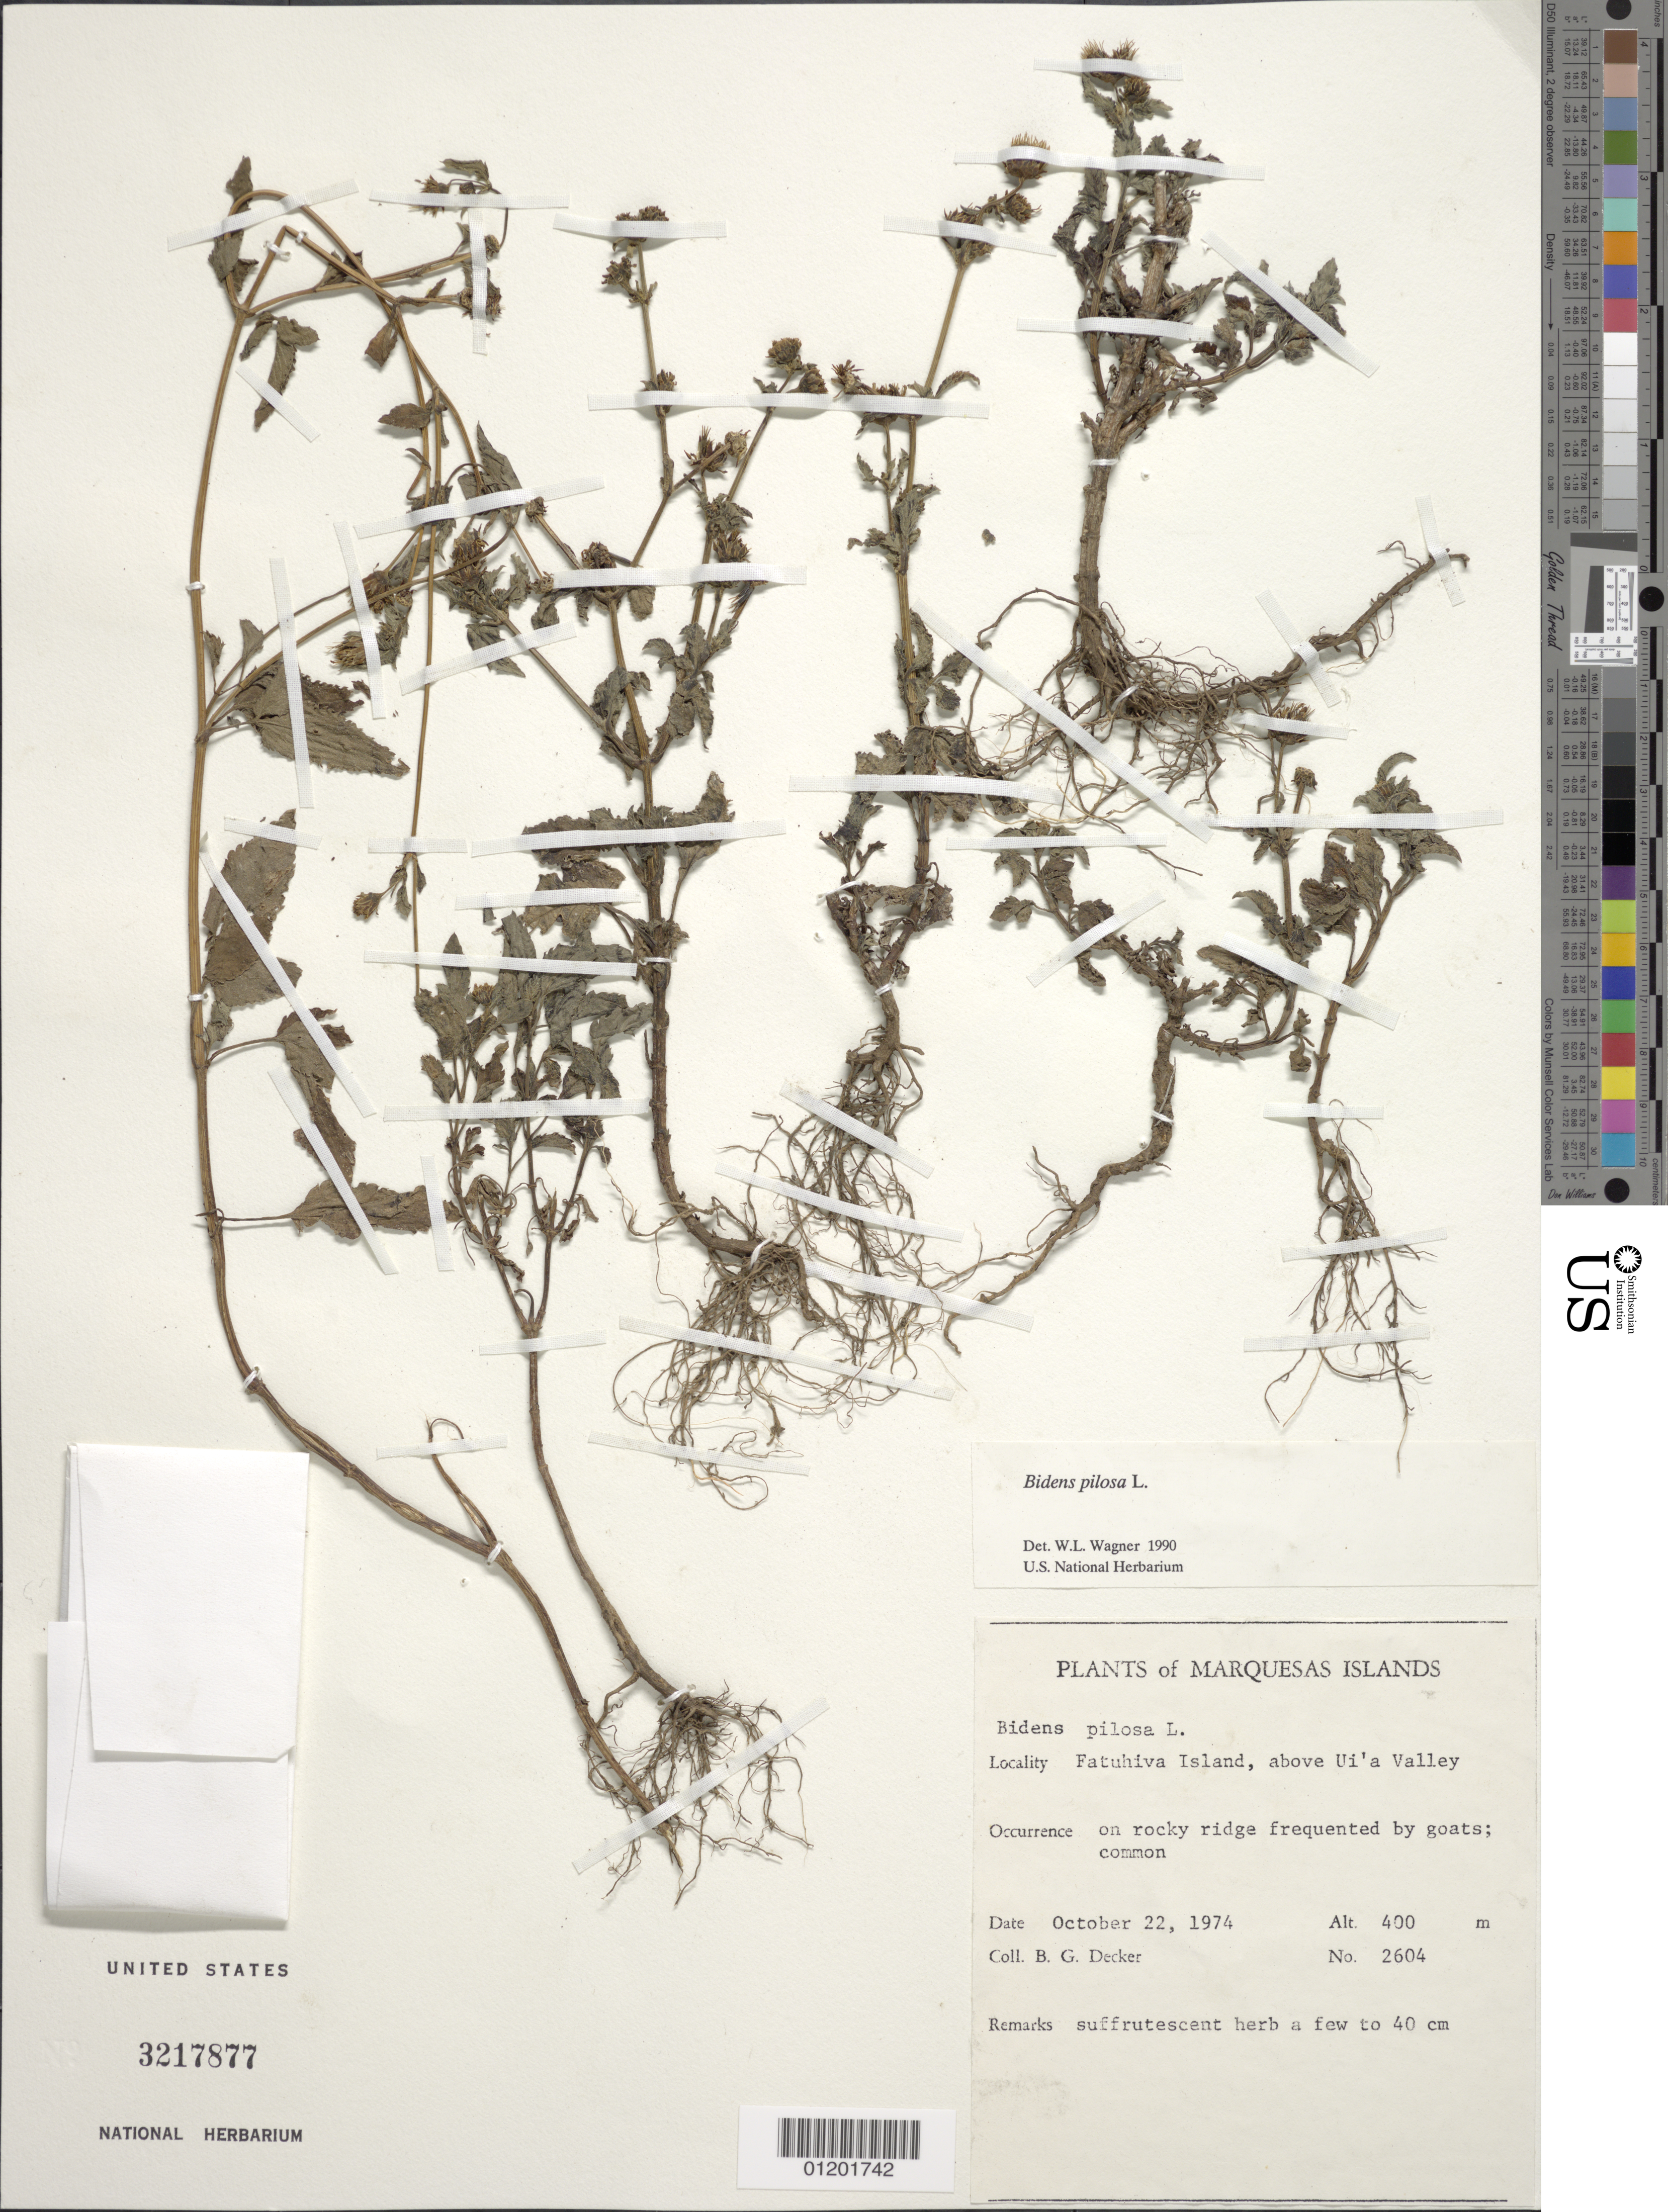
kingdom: Plantae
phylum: Tracheophyta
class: Magnoliopsida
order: Asterales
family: Asteraceae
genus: Bidens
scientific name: Bidens pilosa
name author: L.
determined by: Wagner, W. L., (BOT), Smithsonian Institution - National Museum of Natural History (UNITED STATES)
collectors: B. G. Decker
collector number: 2604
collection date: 1974-10-22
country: French Polynesia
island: Fatu Hiva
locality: above Ui'a Valley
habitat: On rocky ridge frequented by goats; common.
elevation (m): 400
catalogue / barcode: US 3217877